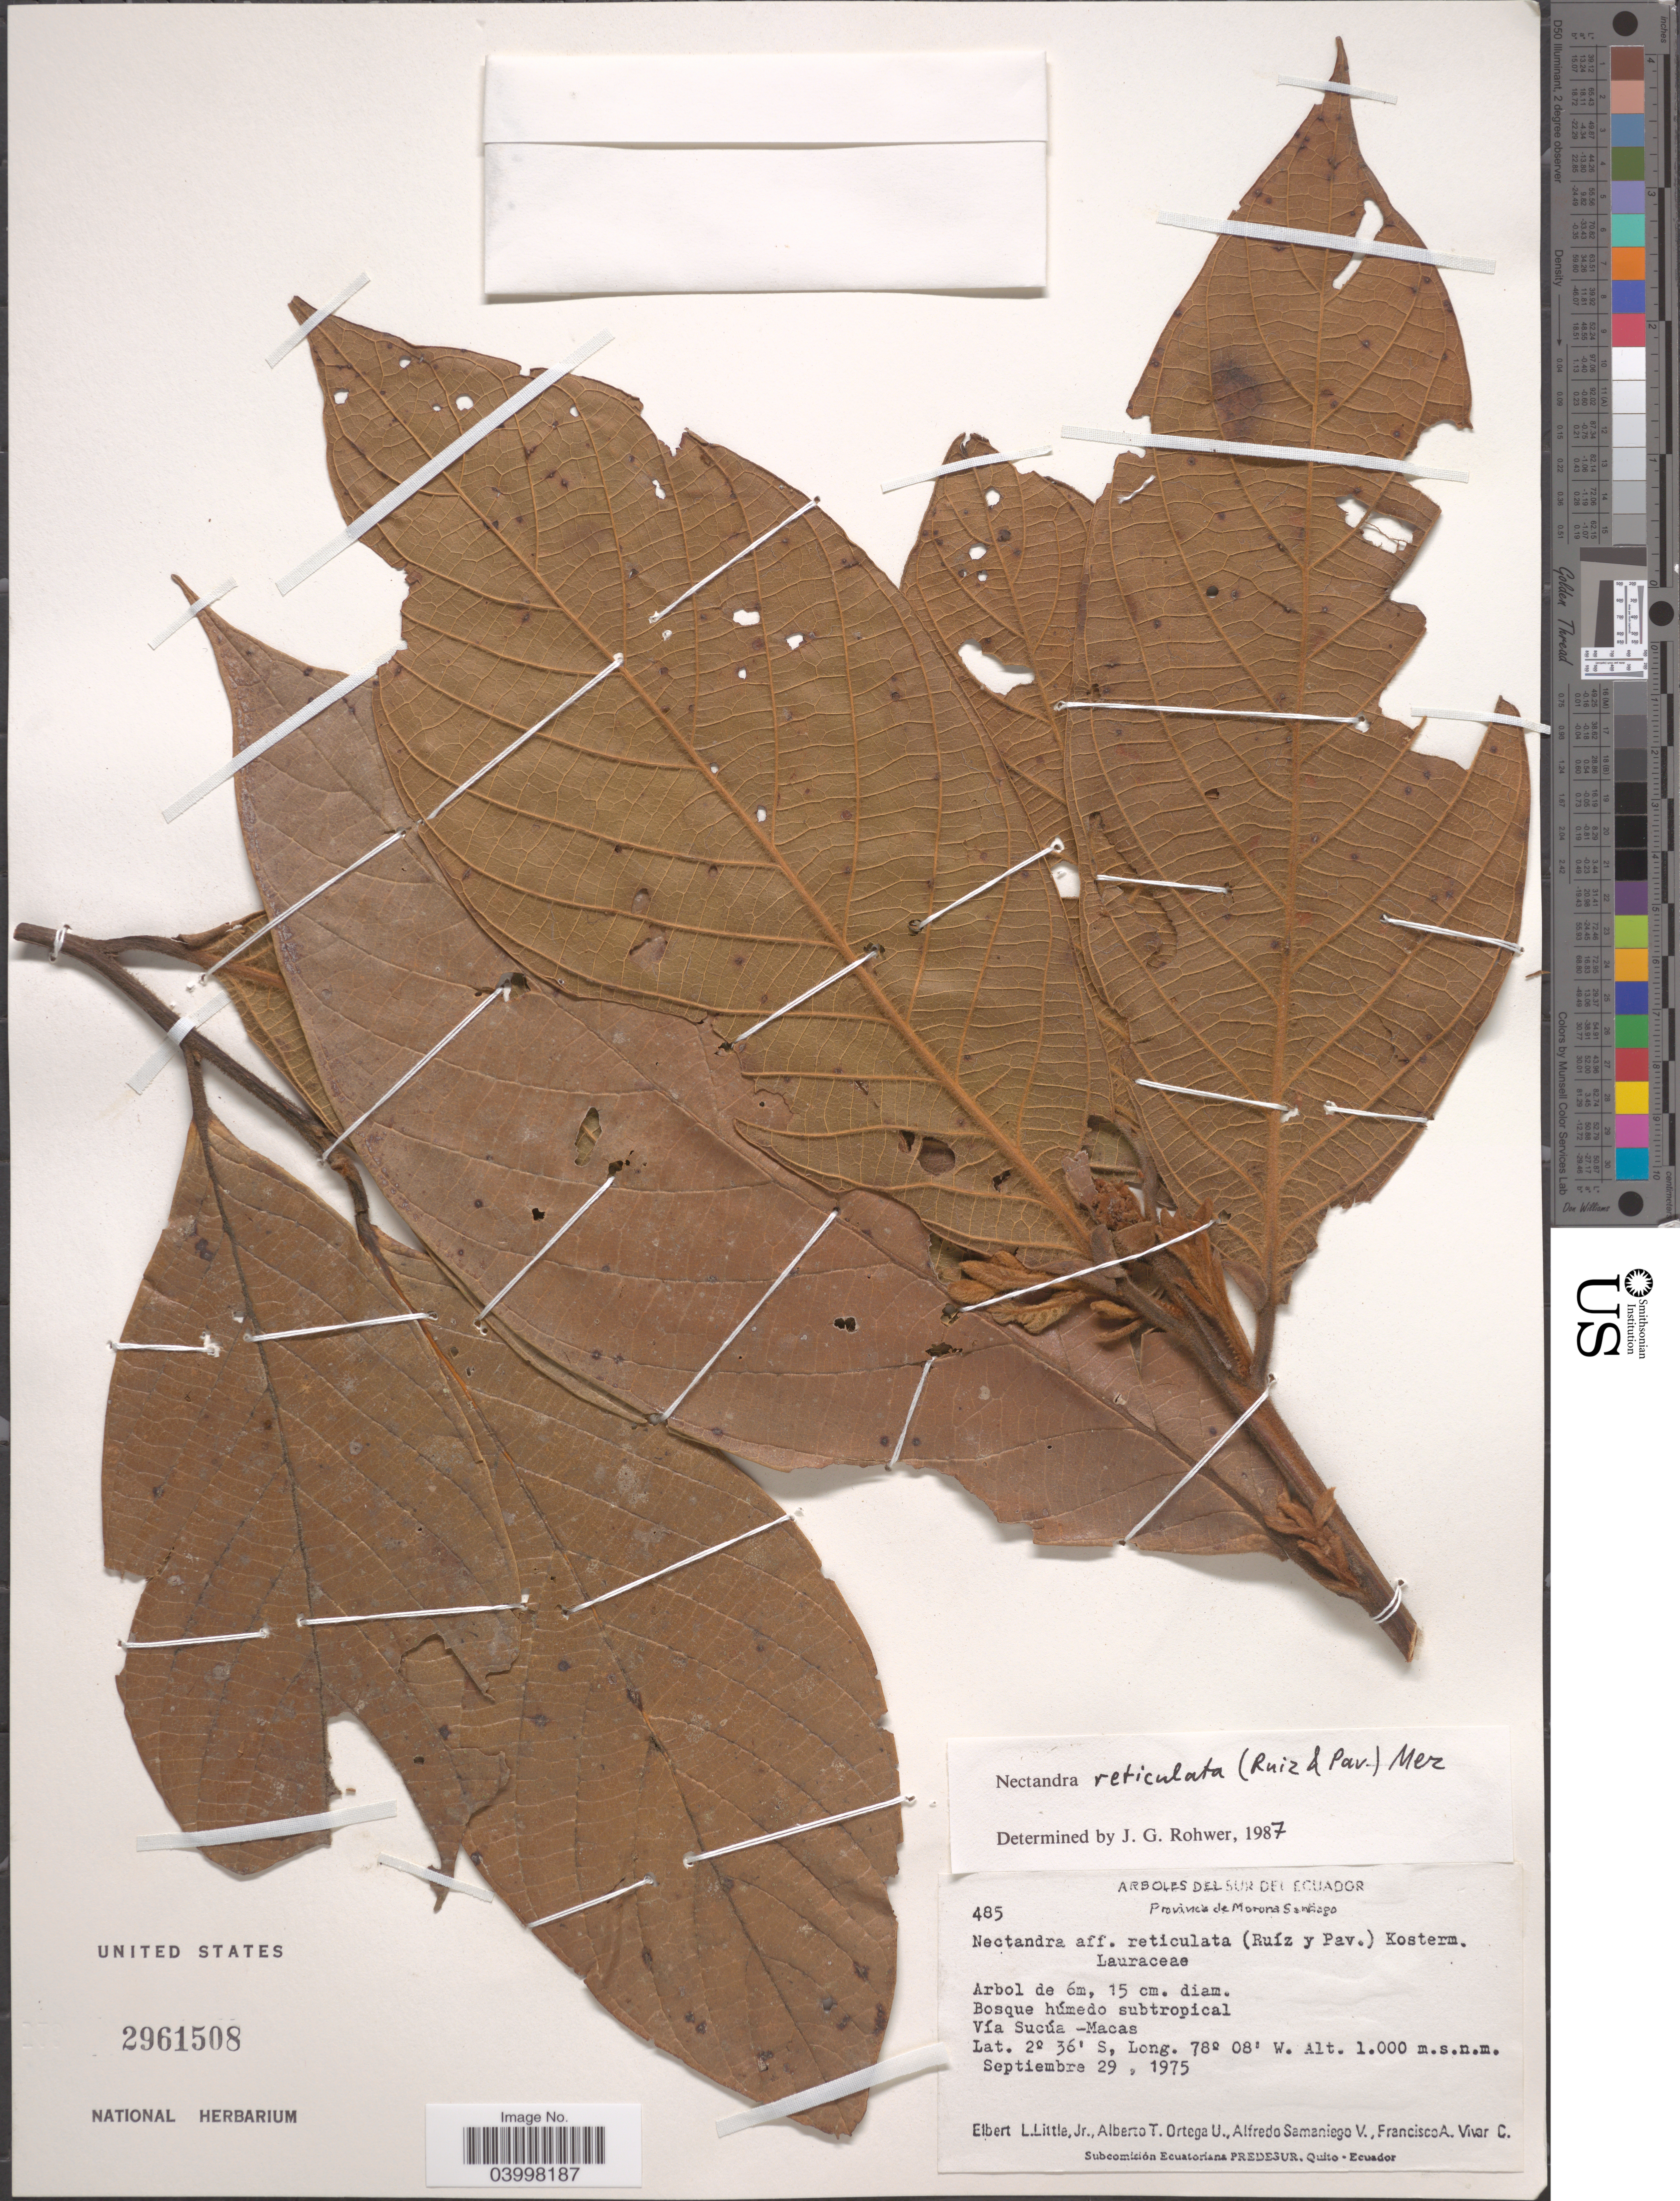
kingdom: Plantae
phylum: Tracheophyta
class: Magnoliopsida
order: Laurales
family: Lauraceae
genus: Nectandra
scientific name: Nectandra reticulata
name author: (Ruiz & Pav.) Mez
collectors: E. L. Little, A. T. Ortega U., A. Samaniego V. & F. A. Vivar C.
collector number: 485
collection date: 1975-09-29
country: Ecuador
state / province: Morona-Santiago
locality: Vía Sucúa -Macas.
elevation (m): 1000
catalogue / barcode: US 2961508